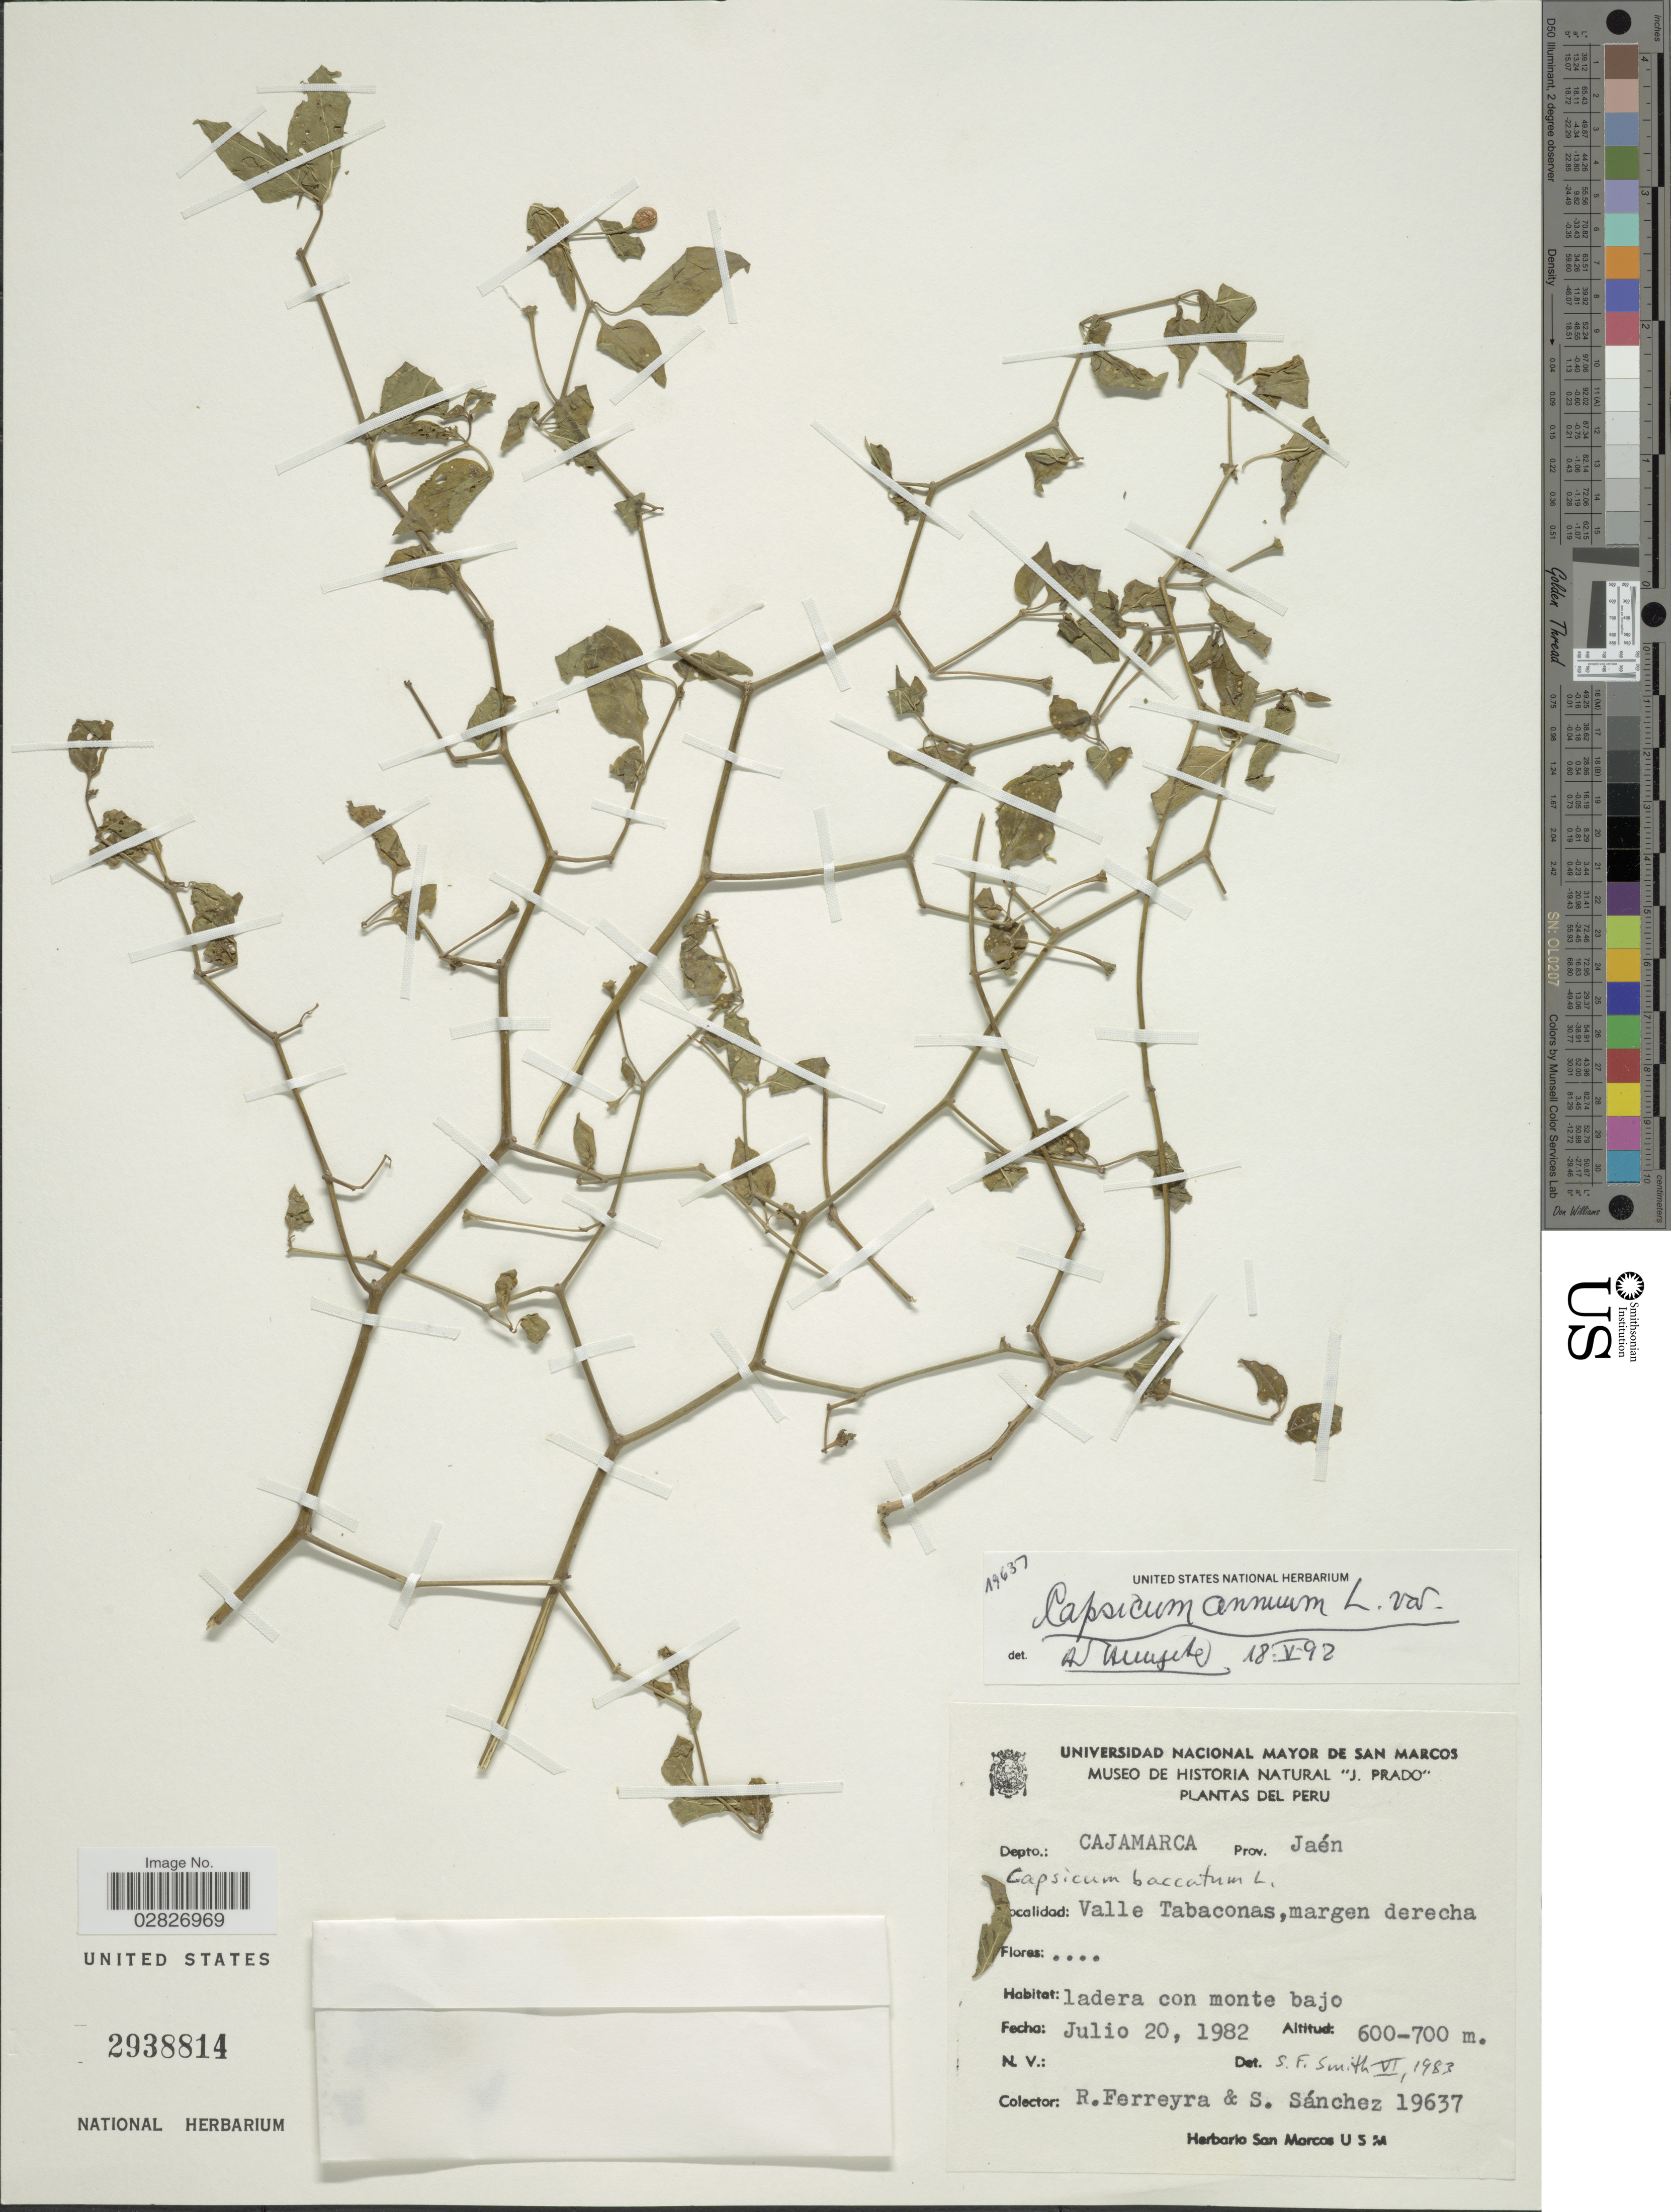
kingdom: Plantae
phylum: Tracheophyta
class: Magnoliopsida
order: Solanales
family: Solanaceae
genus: Capsicum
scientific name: Capsicum annuum 'Habanero'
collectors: R. A. Ferreyra & S. Sanchez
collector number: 19637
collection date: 1982-07-20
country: Peru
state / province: Cajamarca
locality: Depto. Cajamarca, Prov. Jaén, Valle Tabaconas, margen derecha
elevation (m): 600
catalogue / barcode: US 2938814